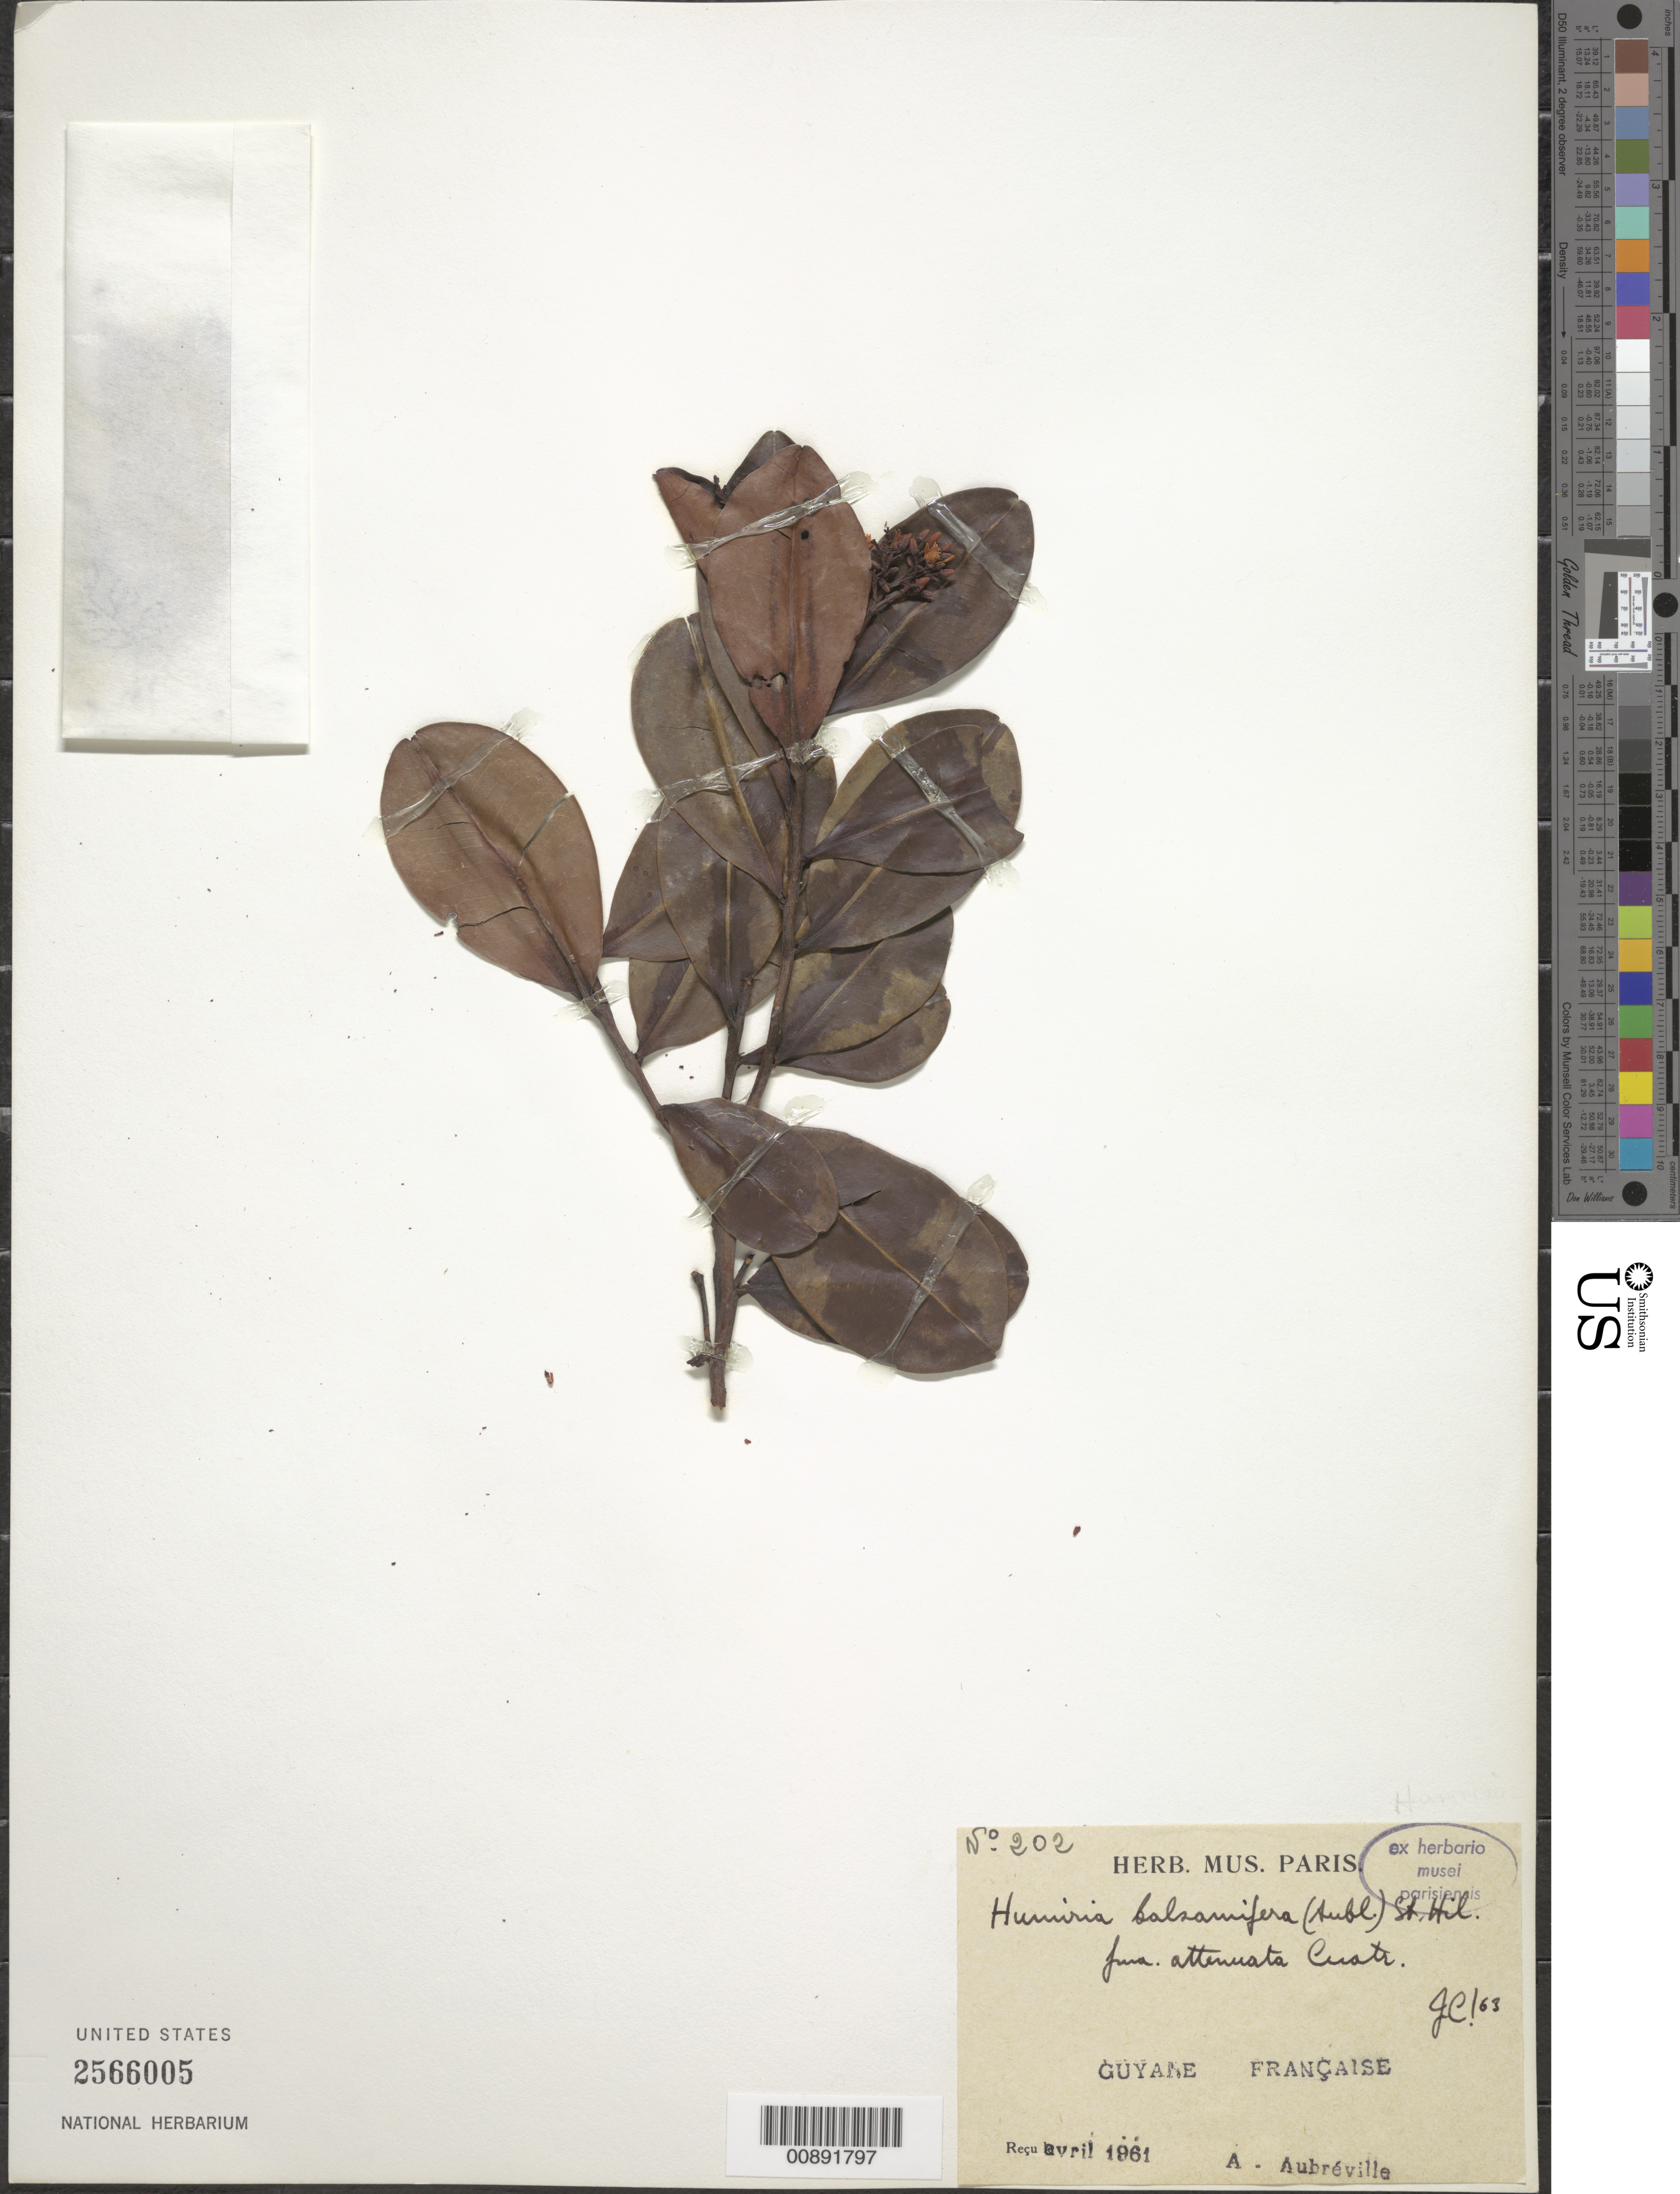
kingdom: Plantae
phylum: Tracheophyta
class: Magnoliopsida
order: Malpighiales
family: Humiriaceae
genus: Humiria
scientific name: Humiria balsamifera f. attenuata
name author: Cuatrec.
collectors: A. Aubréville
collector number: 202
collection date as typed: Apr-61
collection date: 1961-04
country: French Guiana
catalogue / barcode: US 2566005